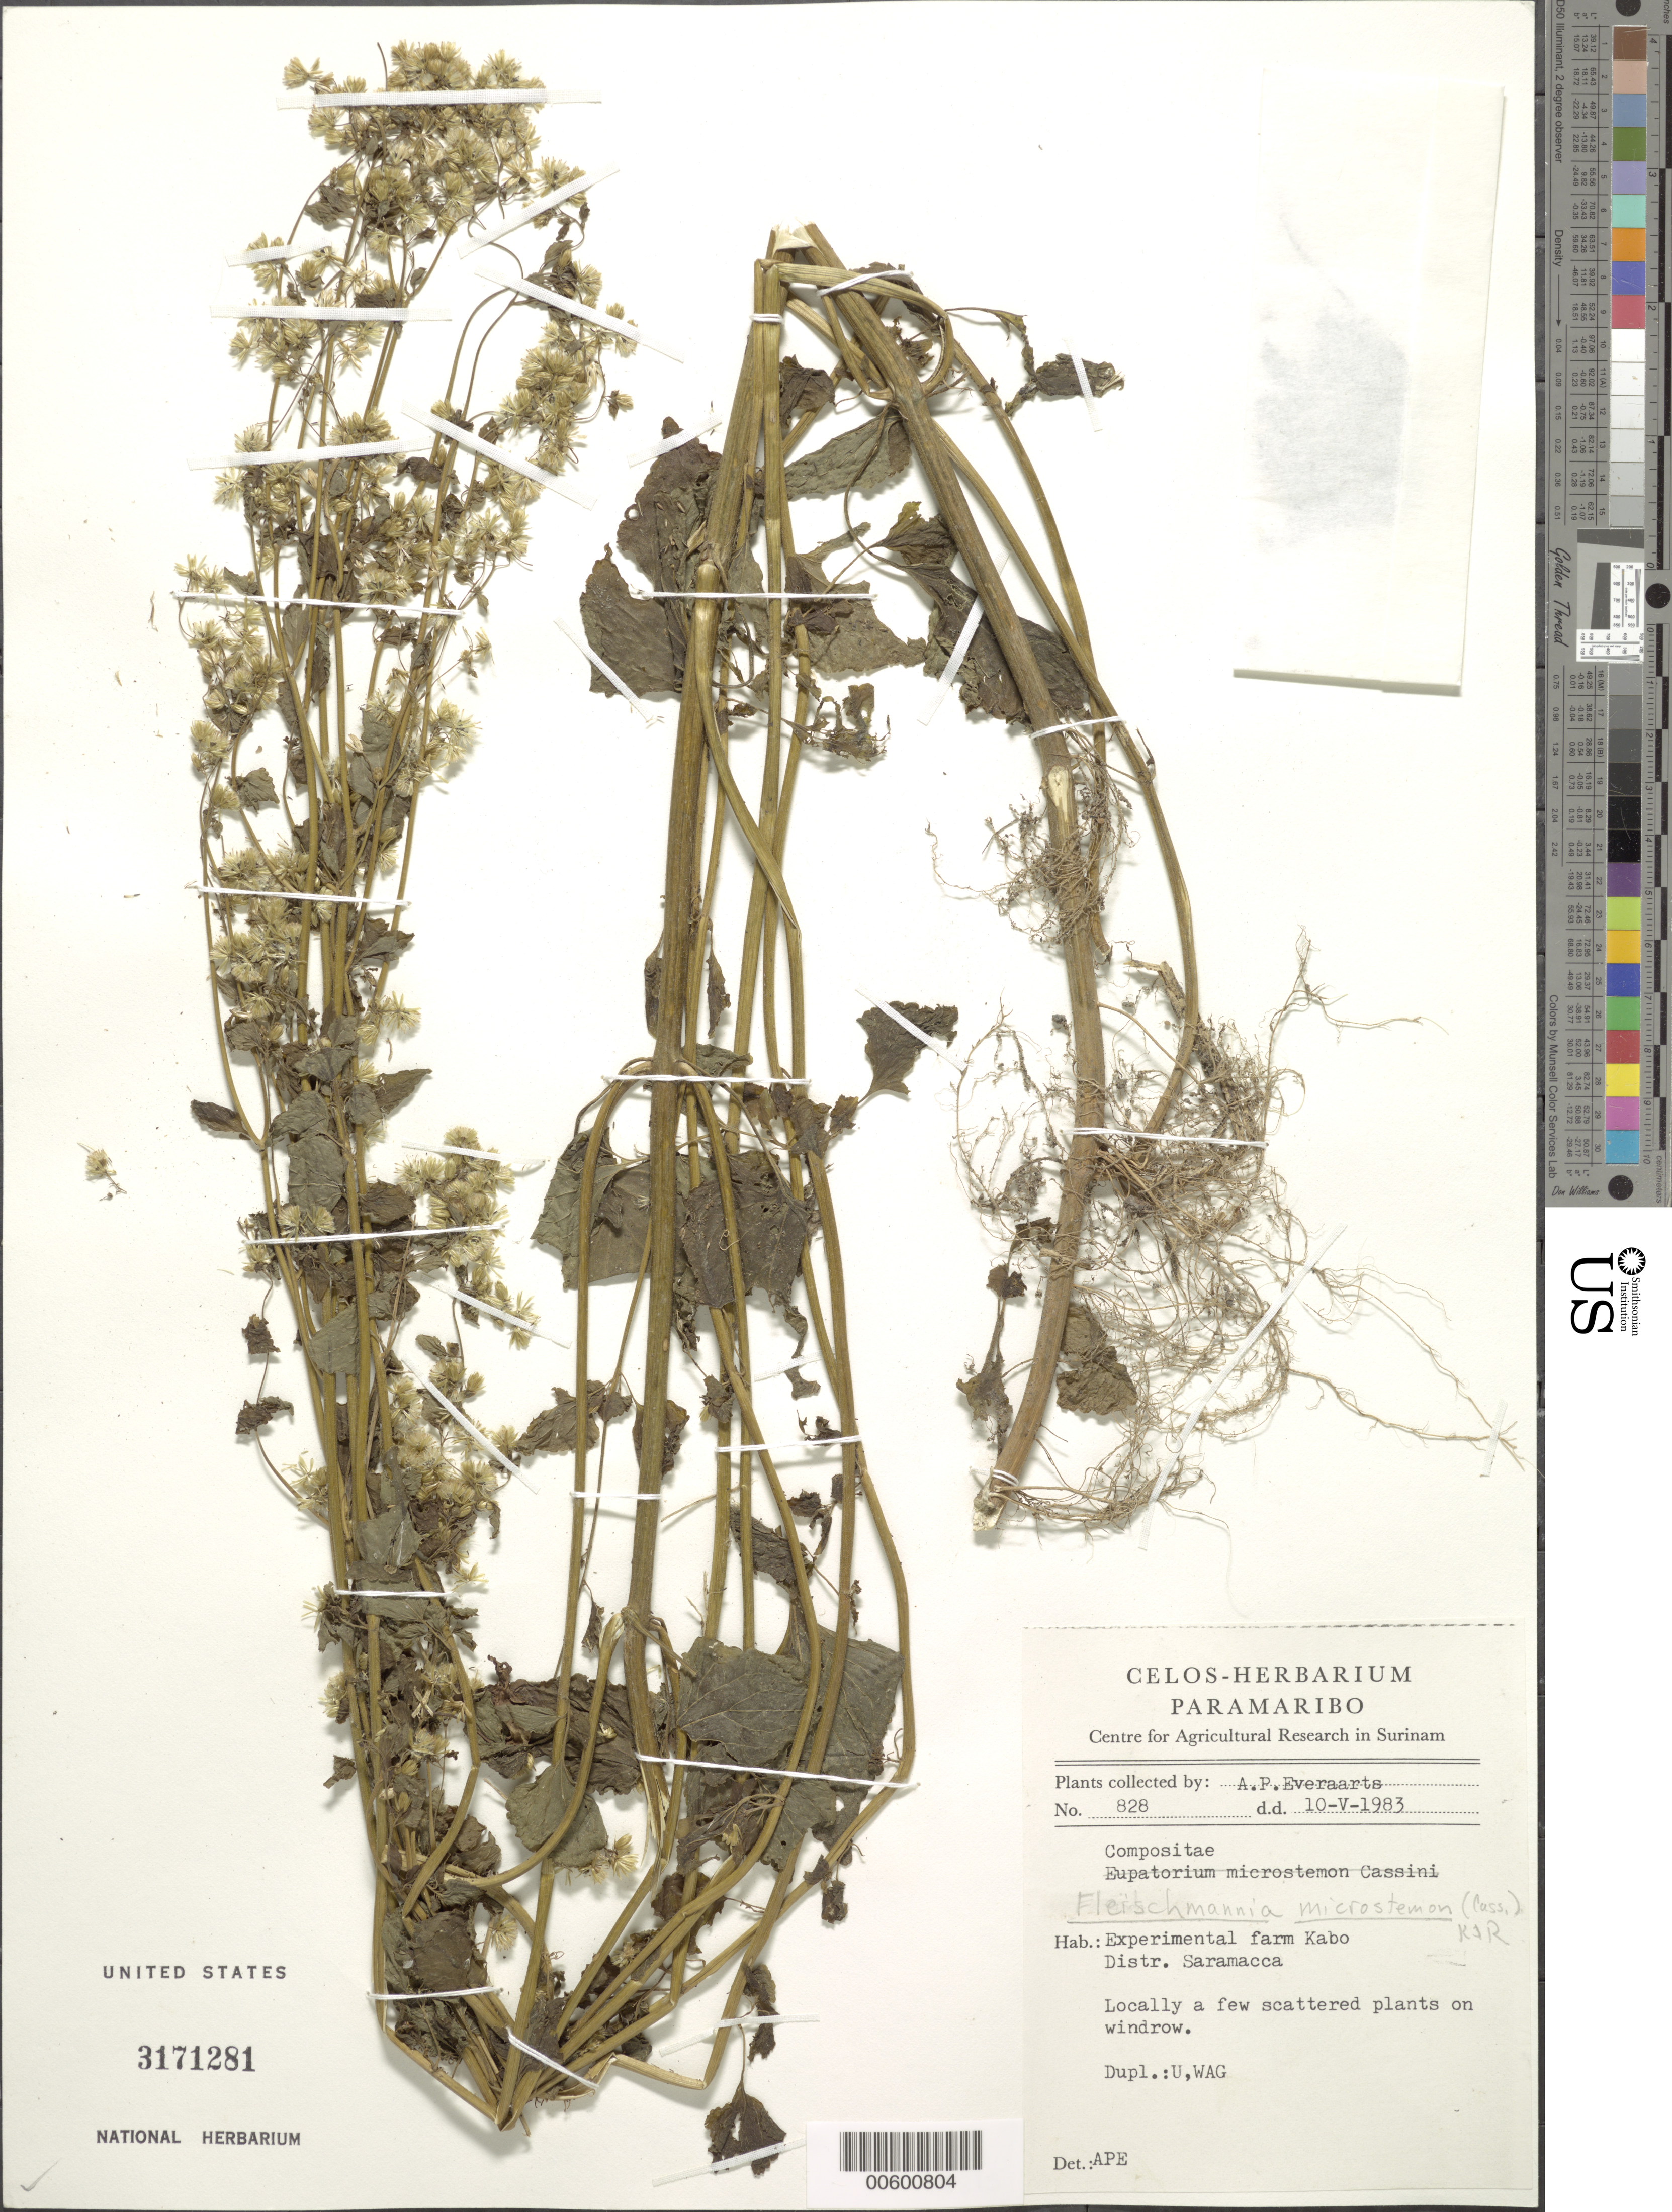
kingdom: Plantae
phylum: Tracheophyta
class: Magnoliopsida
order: Asterales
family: Asteraceae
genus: Fleischmannia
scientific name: Fleischmannia microstemon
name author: (Cass.) R.M. King & H. Rob.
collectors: A. Everaarts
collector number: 828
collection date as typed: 10-May-83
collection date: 1983-05-10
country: Suriname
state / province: Saramacca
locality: Kabo Experimental Farm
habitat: On windrow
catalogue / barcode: US 3171281